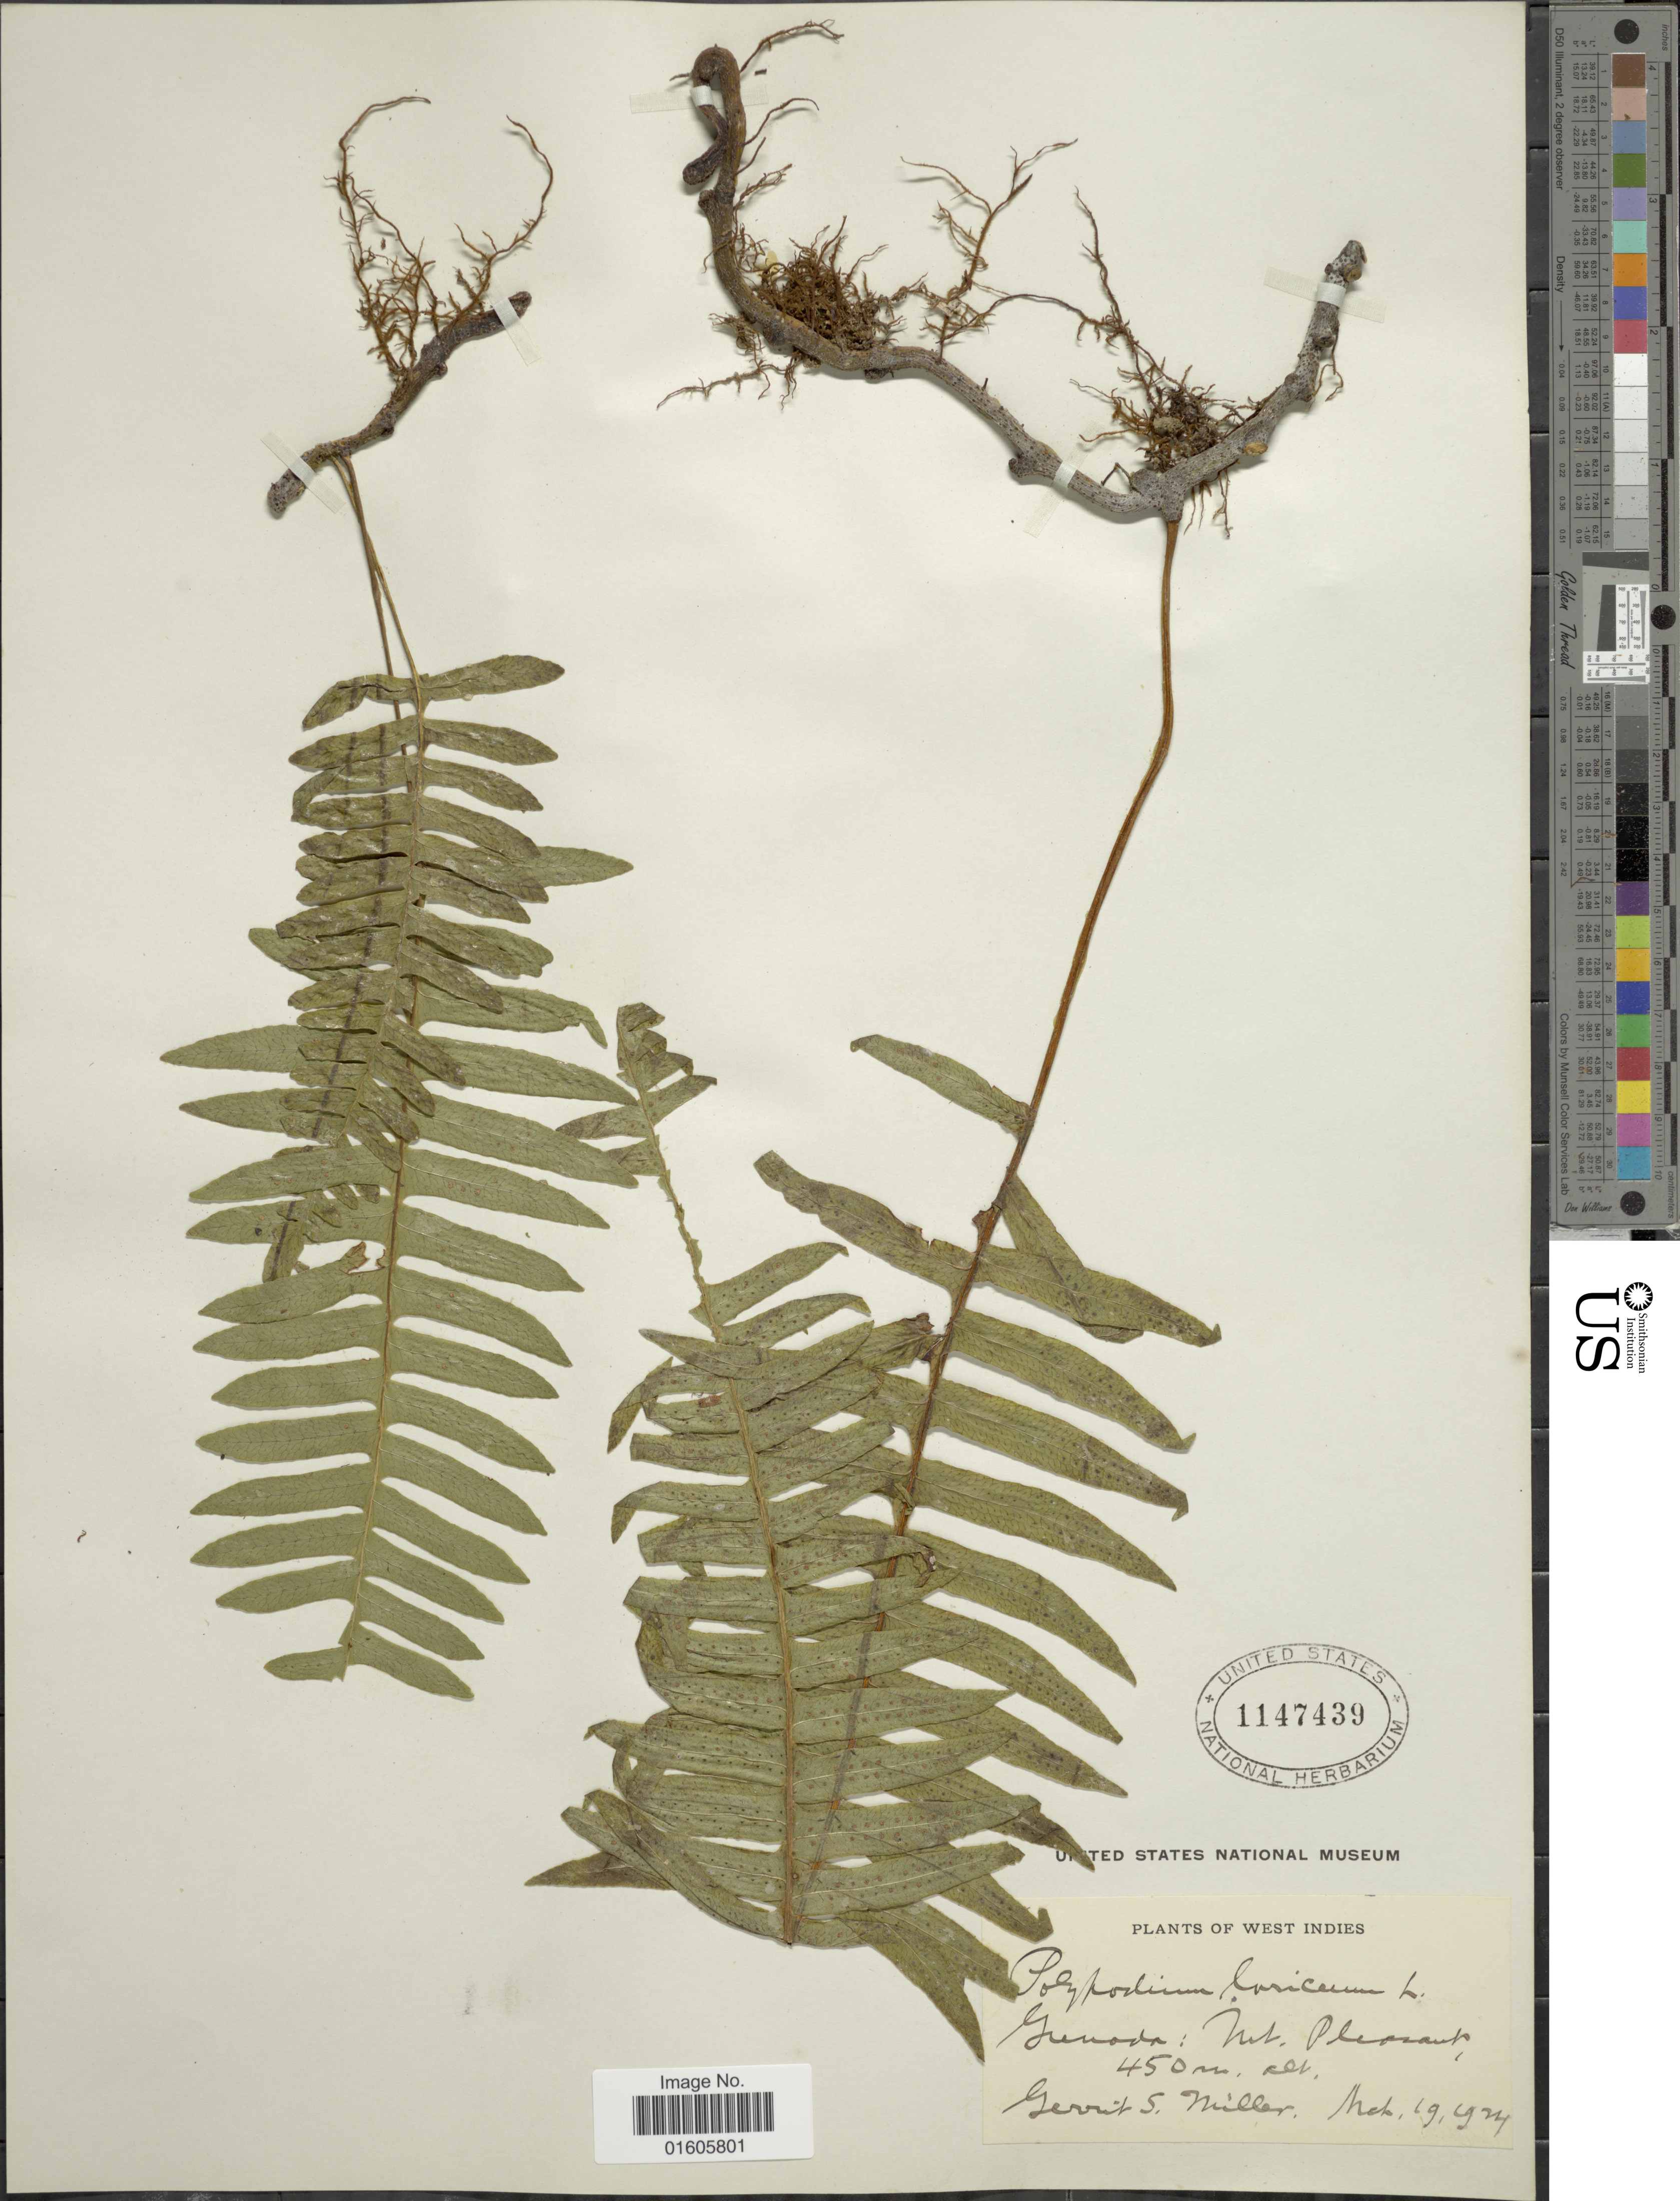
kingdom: Plantae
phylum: Tracheophyta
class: Polypodiopsida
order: Polypodiales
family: Polypodiaceae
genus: Serpocaulon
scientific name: Serpocaulon loriceum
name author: (L.) A.R. Sm.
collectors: G. S. Miller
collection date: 1924-03-19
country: Grenada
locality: Grenada: Mt. Pleasant.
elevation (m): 450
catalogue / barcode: US 1147439